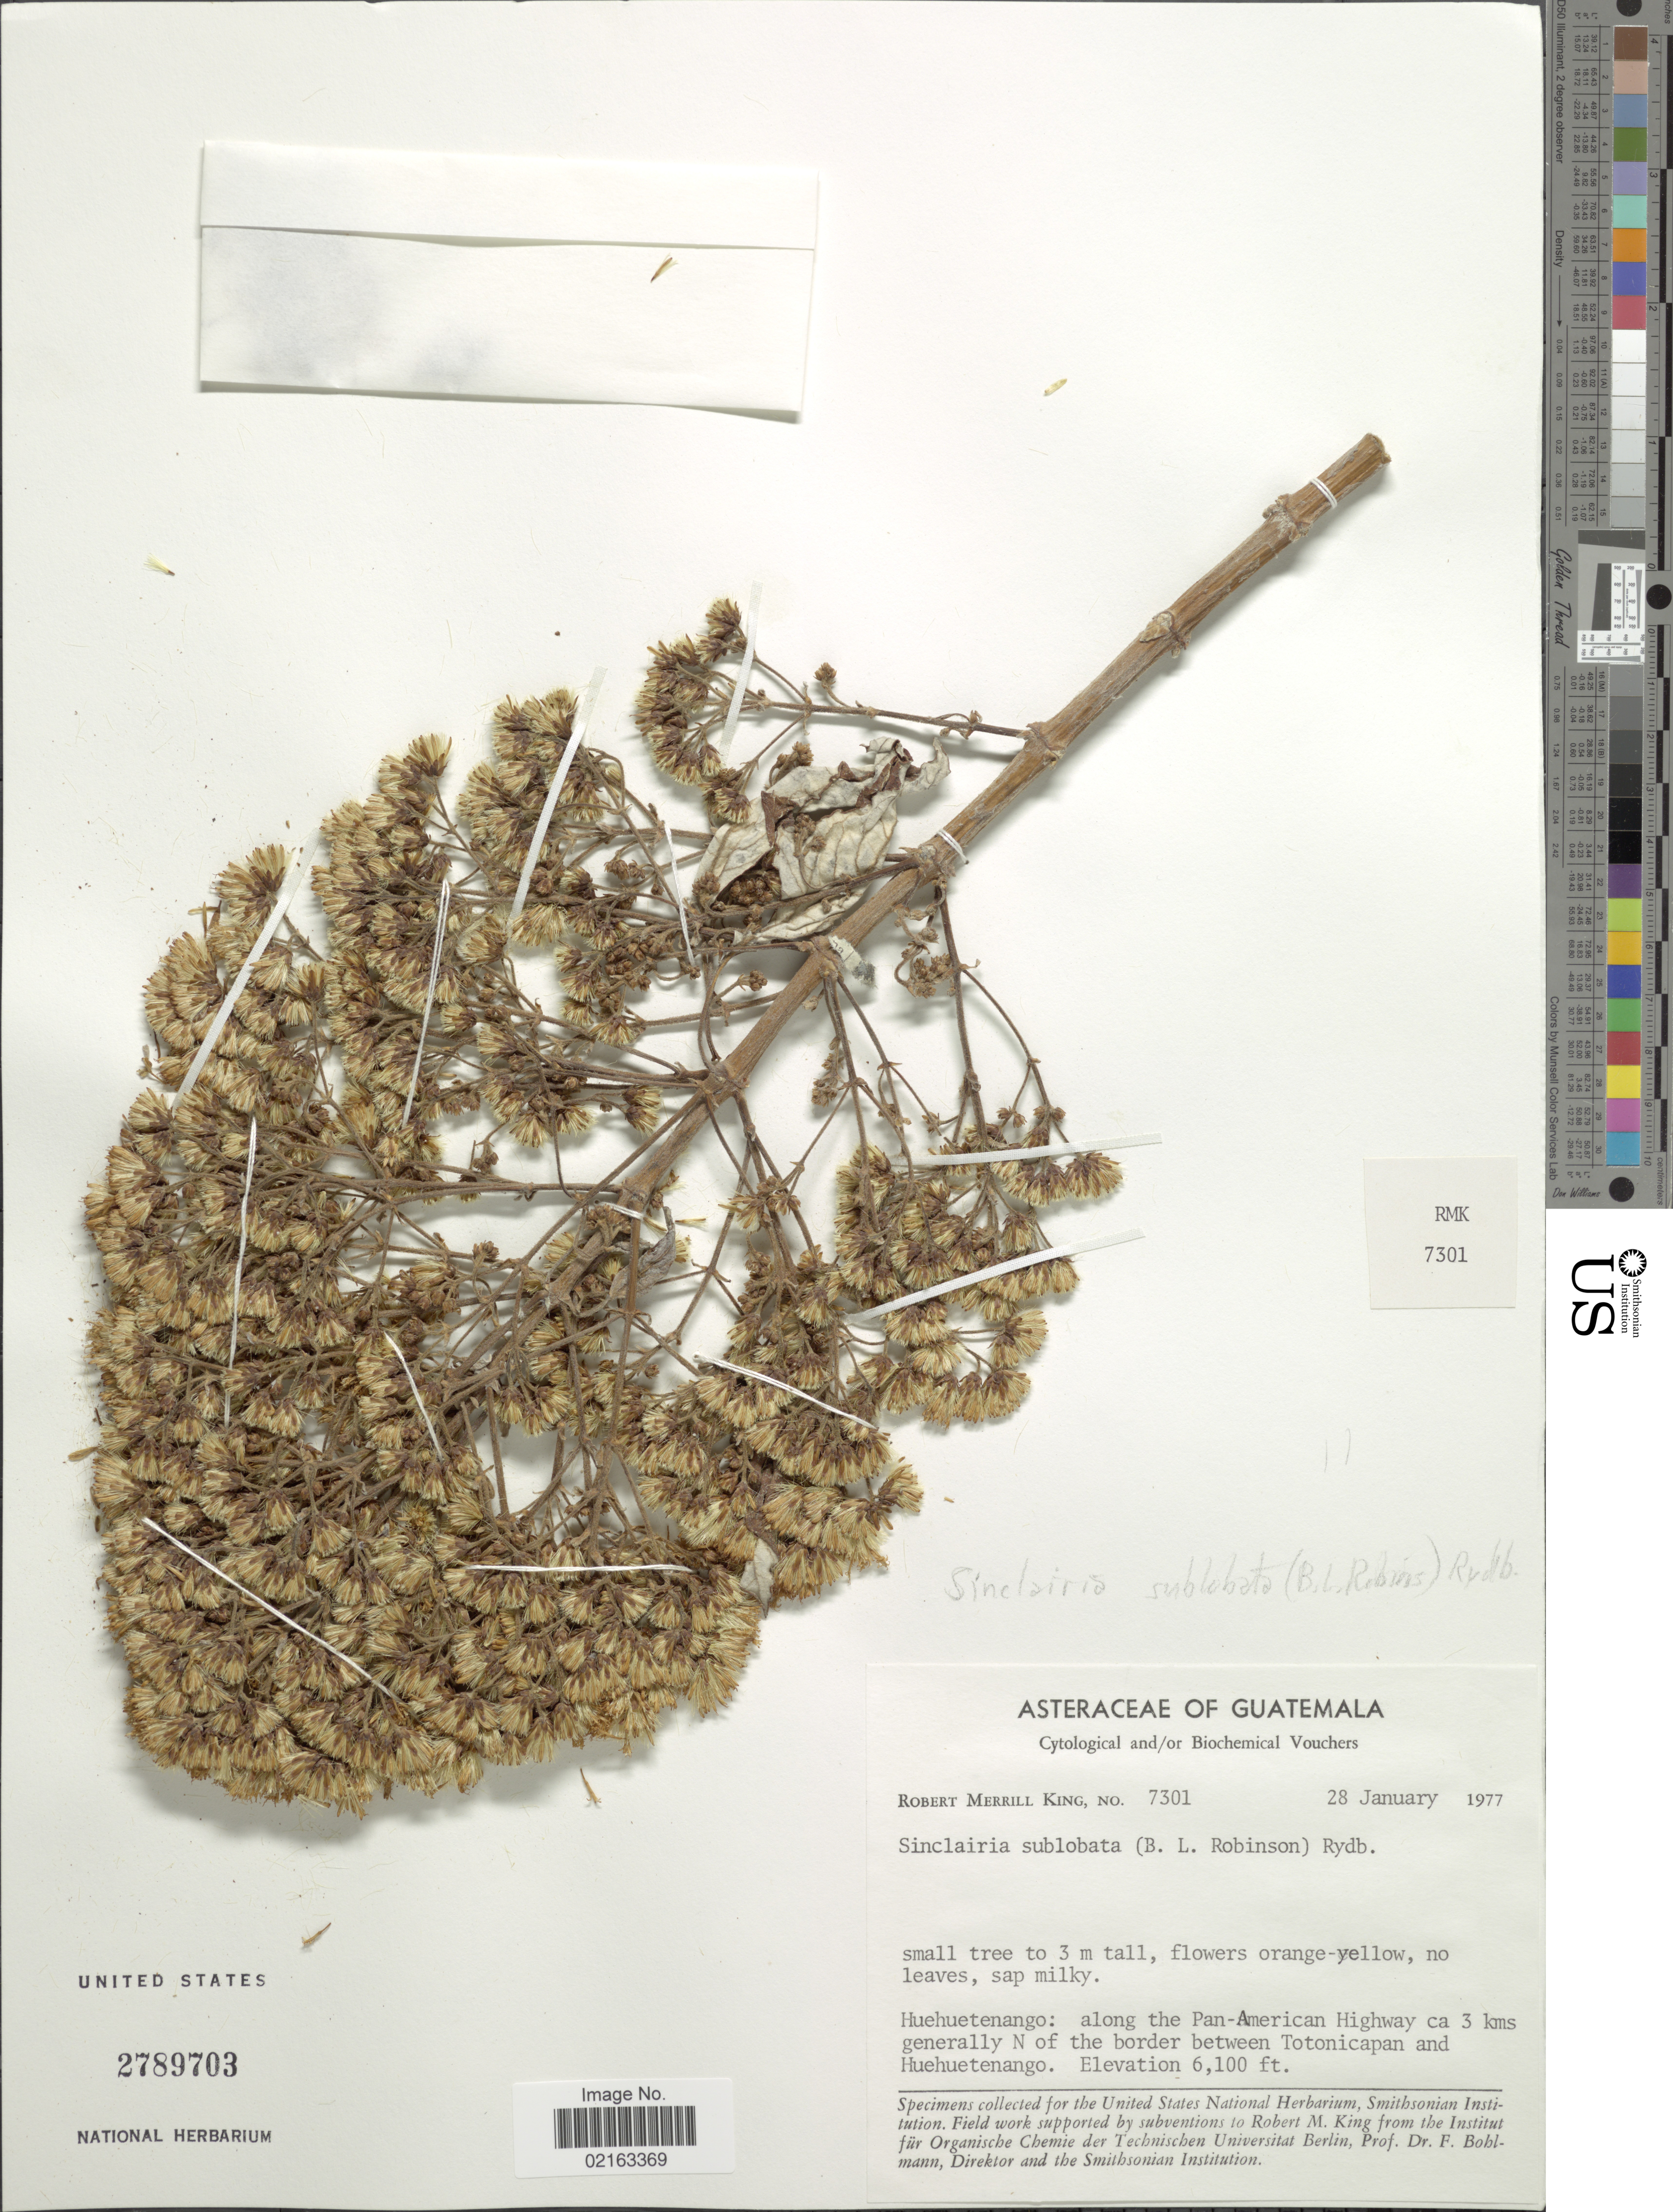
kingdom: Plantae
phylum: Tracheophyta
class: Magnoliopsida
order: Asterales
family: Asteraceae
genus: Sinclairia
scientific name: Sinclairia sublobata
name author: (B.L. Rob.) Rydb.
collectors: R. M. King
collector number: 7301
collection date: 1977-01-28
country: Guatemala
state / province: Huehuetenango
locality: Huehuetenango: along the Pan-American Highway ca 3 kms generally N of the border between Totonicapan and Huehuetenango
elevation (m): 1859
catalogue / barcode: US 2789703